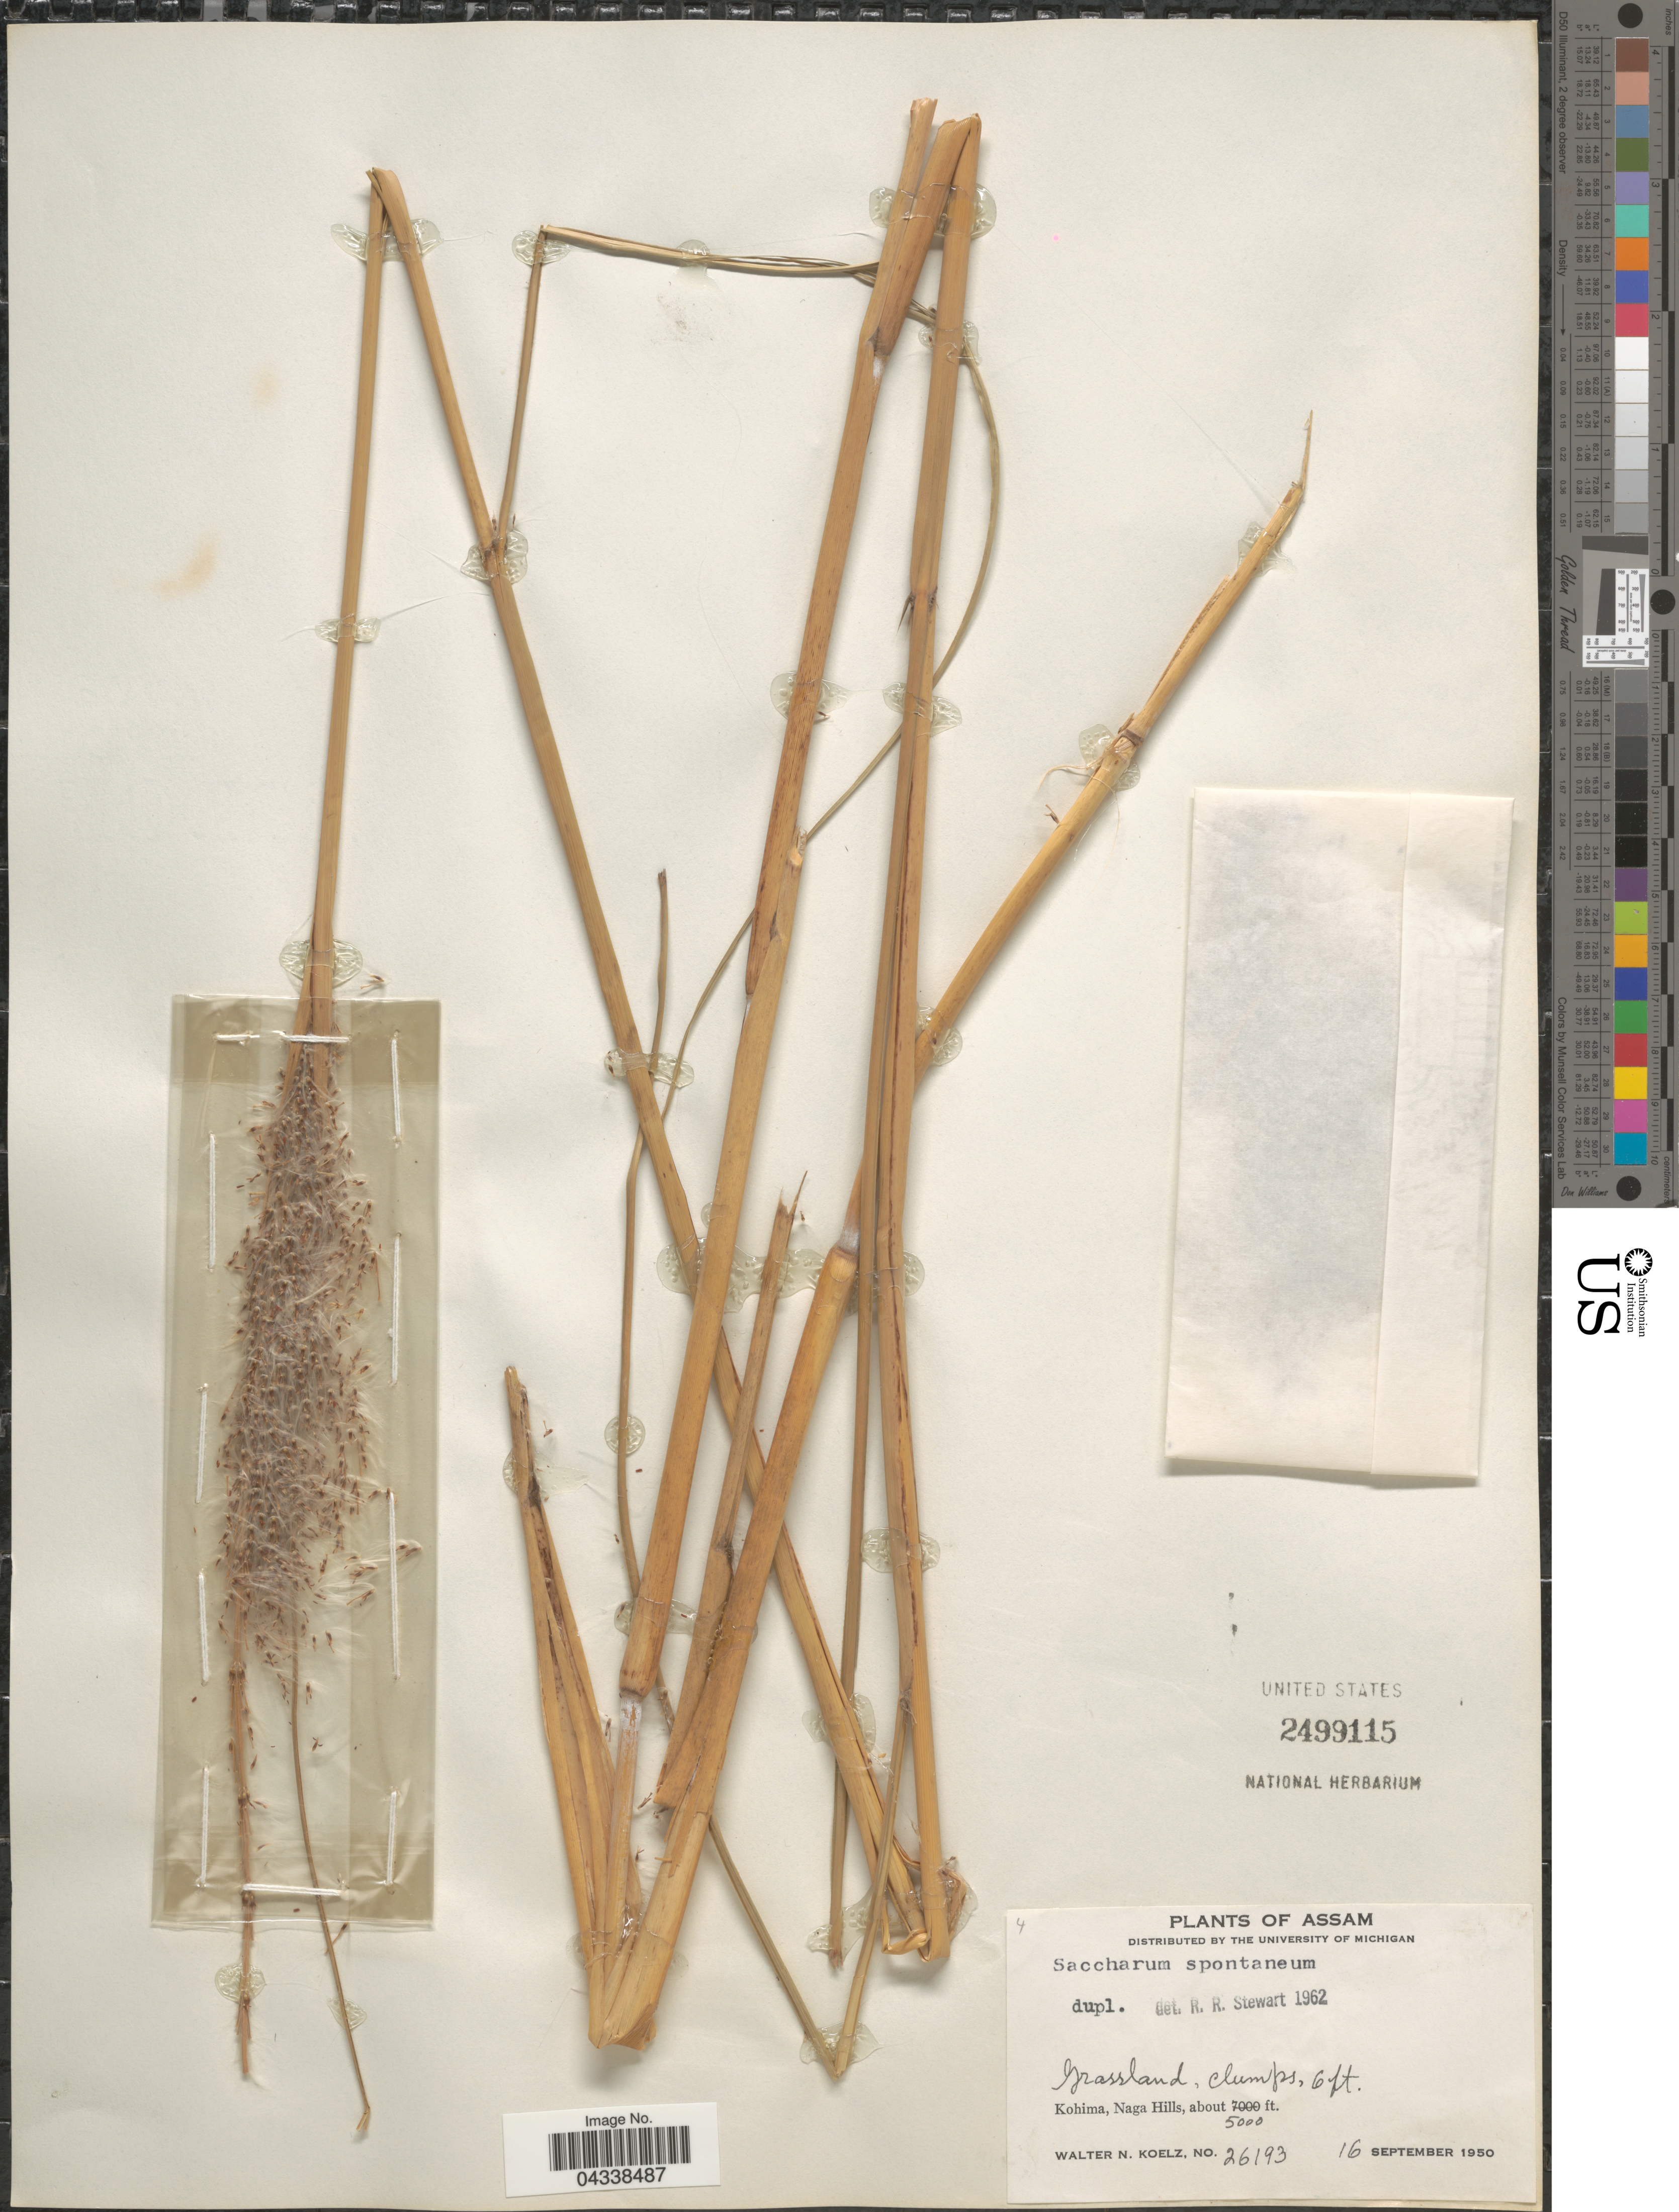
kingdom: Plantae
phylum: Tracheophyta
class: Liliopsida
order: Poales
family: Poaceae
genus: Saccharum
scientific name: Saccharum spontaneum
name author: L.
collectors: W. N. Koelz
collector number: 26193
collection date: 1950-09-16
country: India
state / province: Assam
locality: Kohima, Naga Hills.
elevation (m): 1524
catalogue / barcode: US 2499115